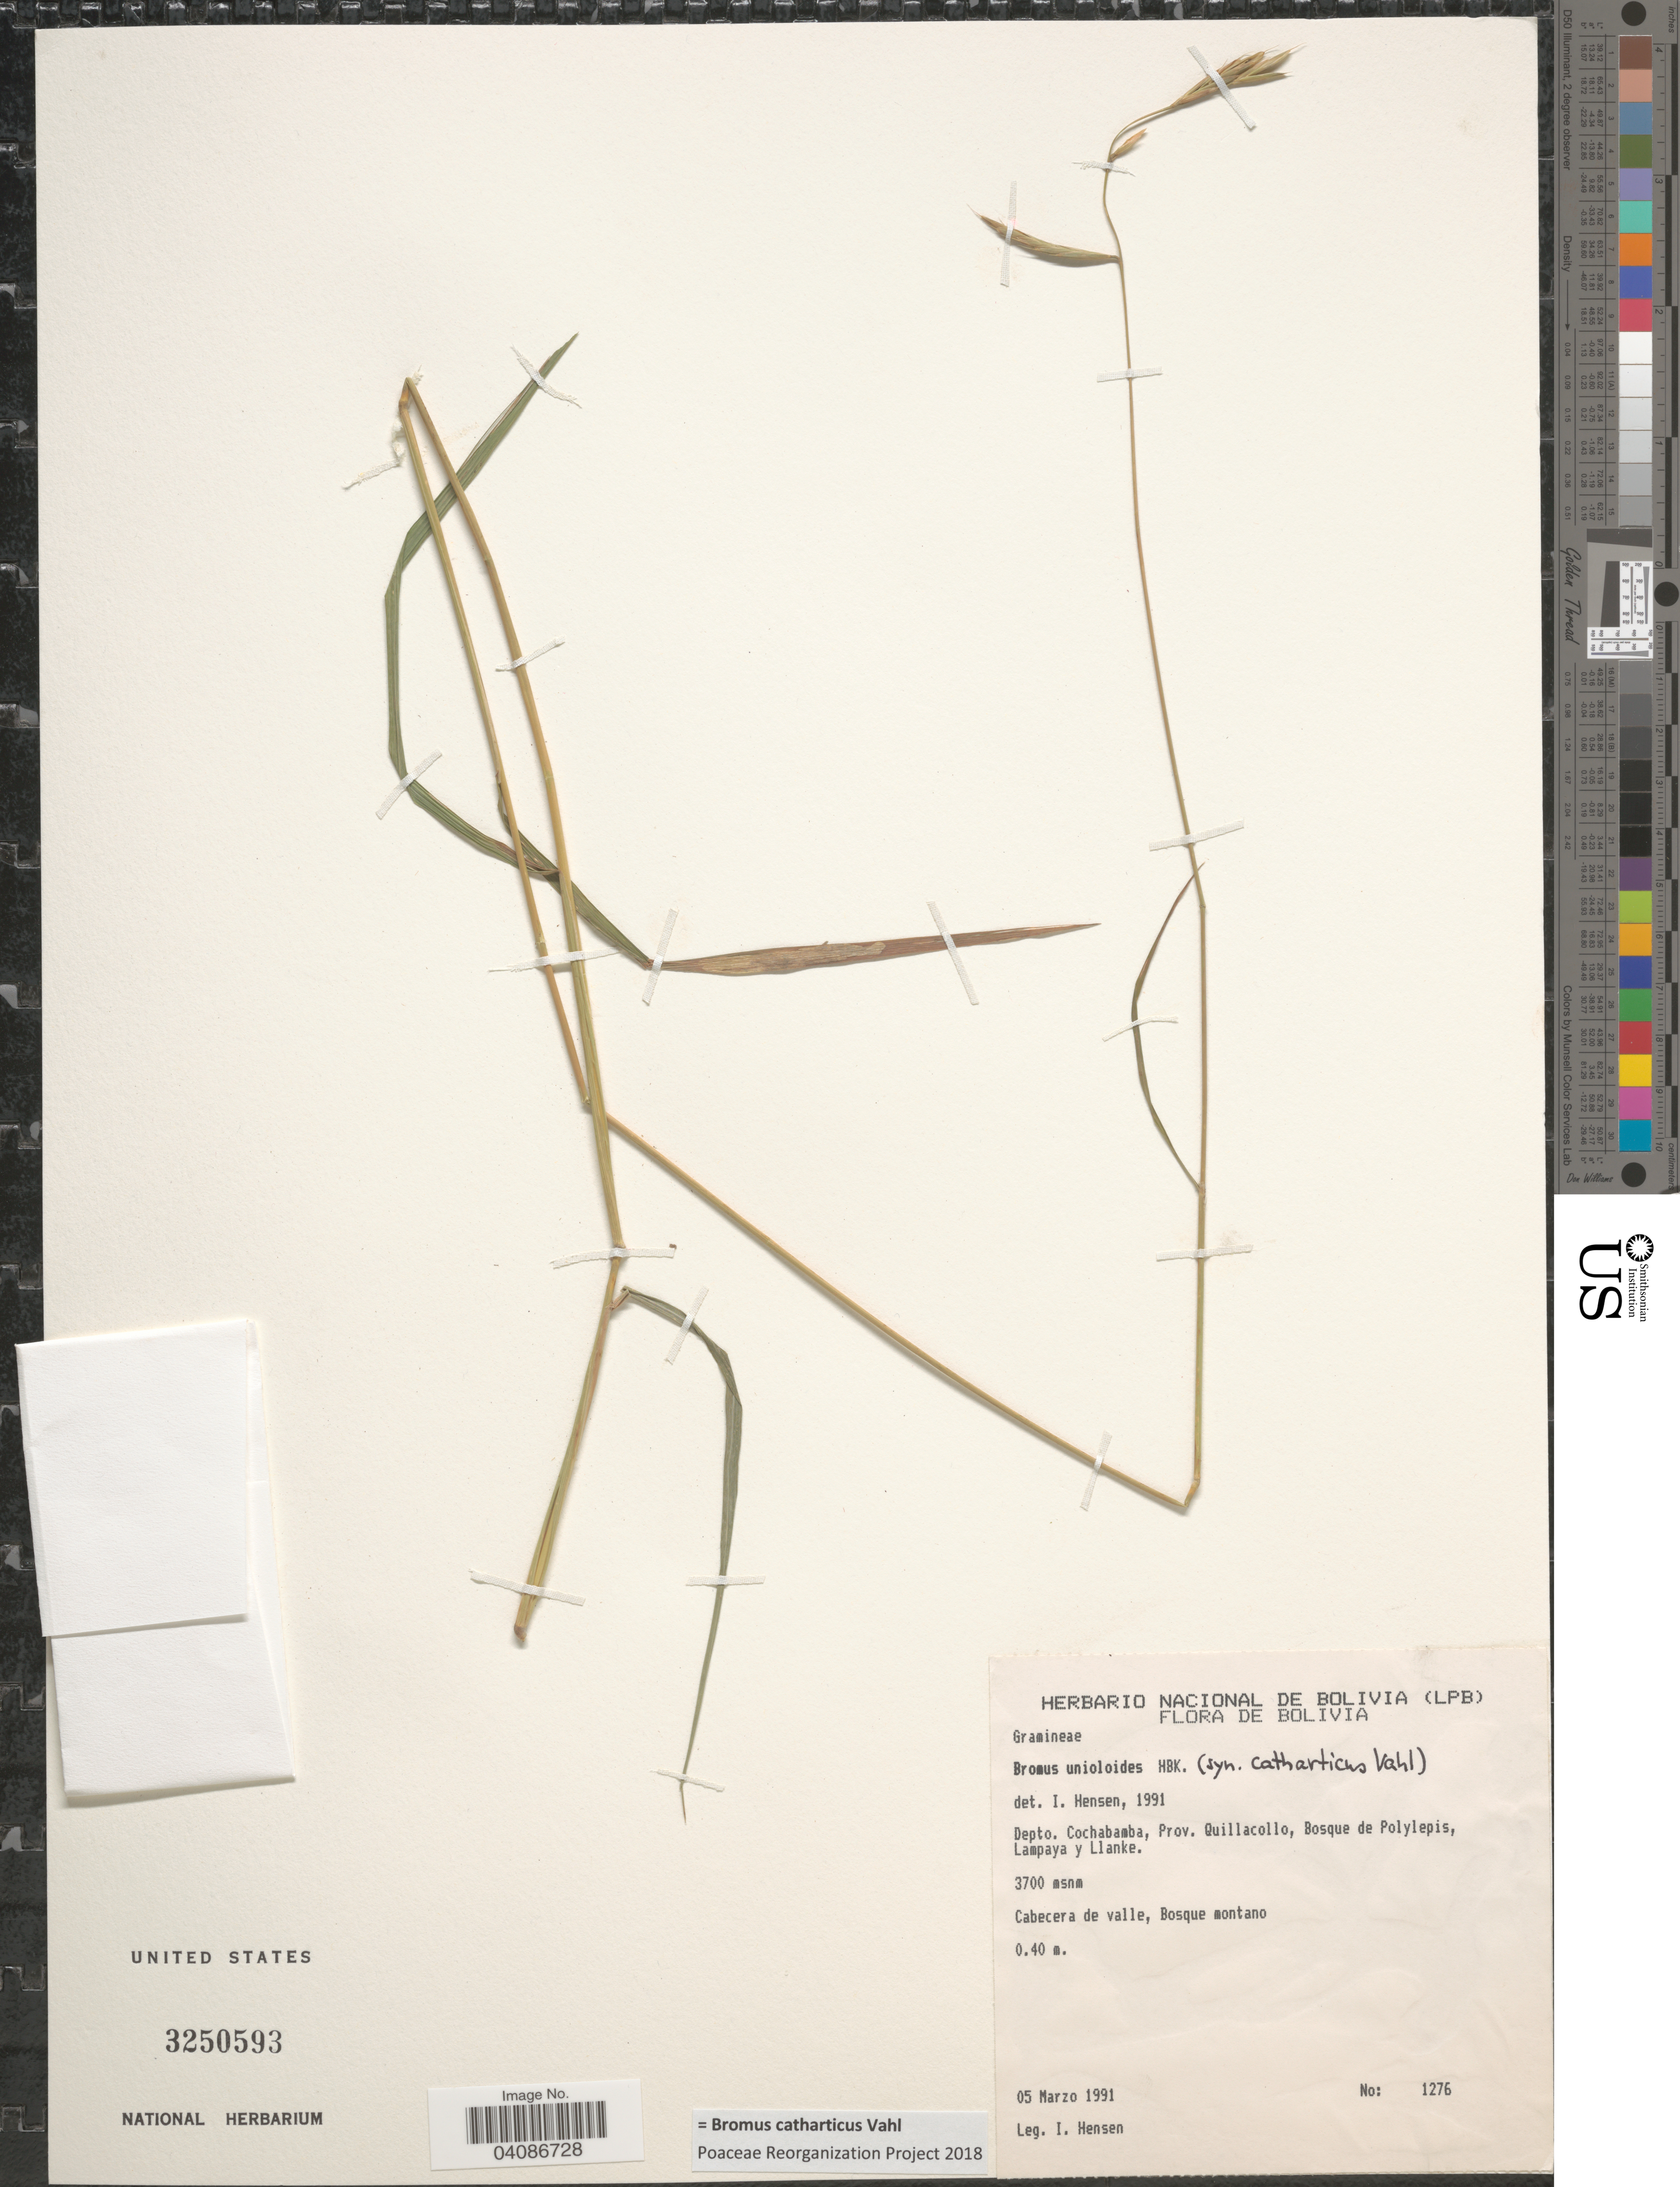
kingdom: Plantae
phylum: Tracheophyta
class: Liliopsida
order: Poales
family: Poaceae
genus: Bromus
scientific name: Bromus catharticus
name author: Vahl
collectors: I. Hensen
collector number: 1276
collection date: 1991-03-05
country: Bolivia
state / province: Cochabamba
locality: Depto. Cochabamba, Prov. Quillacollo, Bosque de Polylepis, Lampaya y Llanke.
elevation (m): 3700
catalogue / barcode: US 3250593